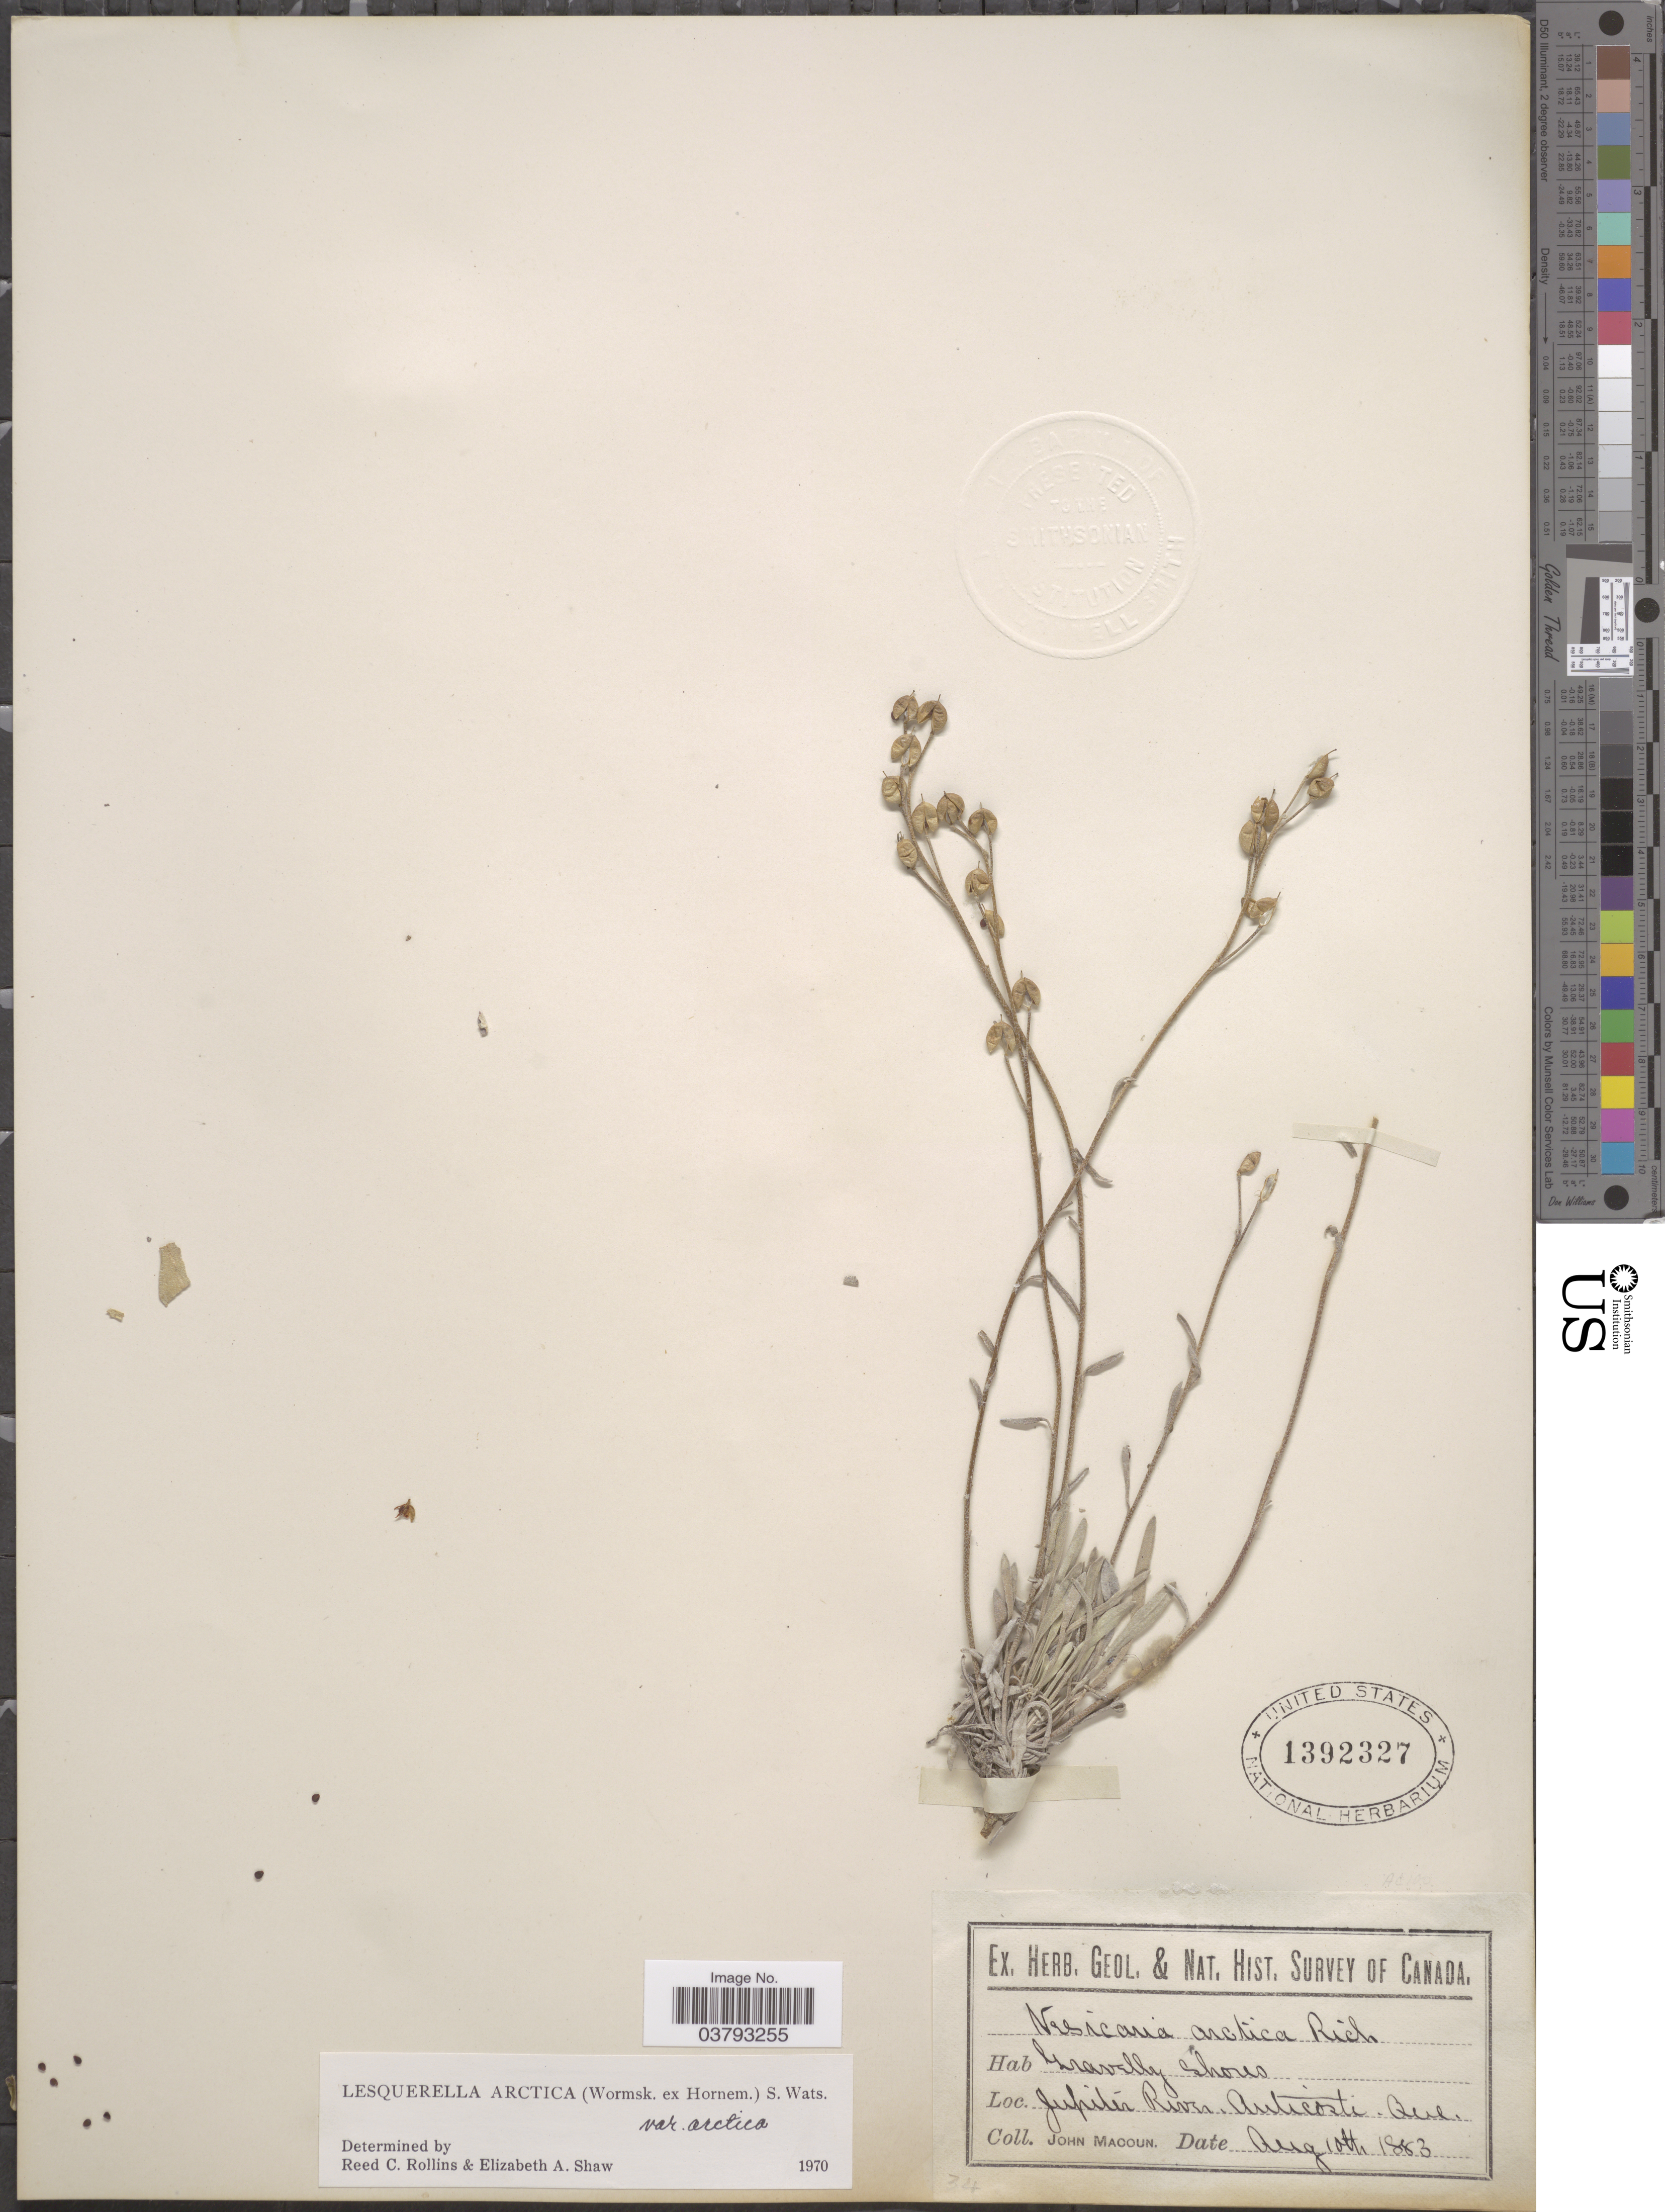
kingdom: Plantae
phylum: Tracheophyta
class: Magnoliopsida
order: Brassicales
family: Brassicaceae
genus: Lesquerella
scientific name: Lesquerella arctica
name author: (Wormsk. ex Hornem.) S. Watson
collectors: J. Macoun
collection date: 1883-08-10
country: Canada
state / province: Quebec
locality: Jupiter River. Anticosti.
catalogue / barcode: US 1392327